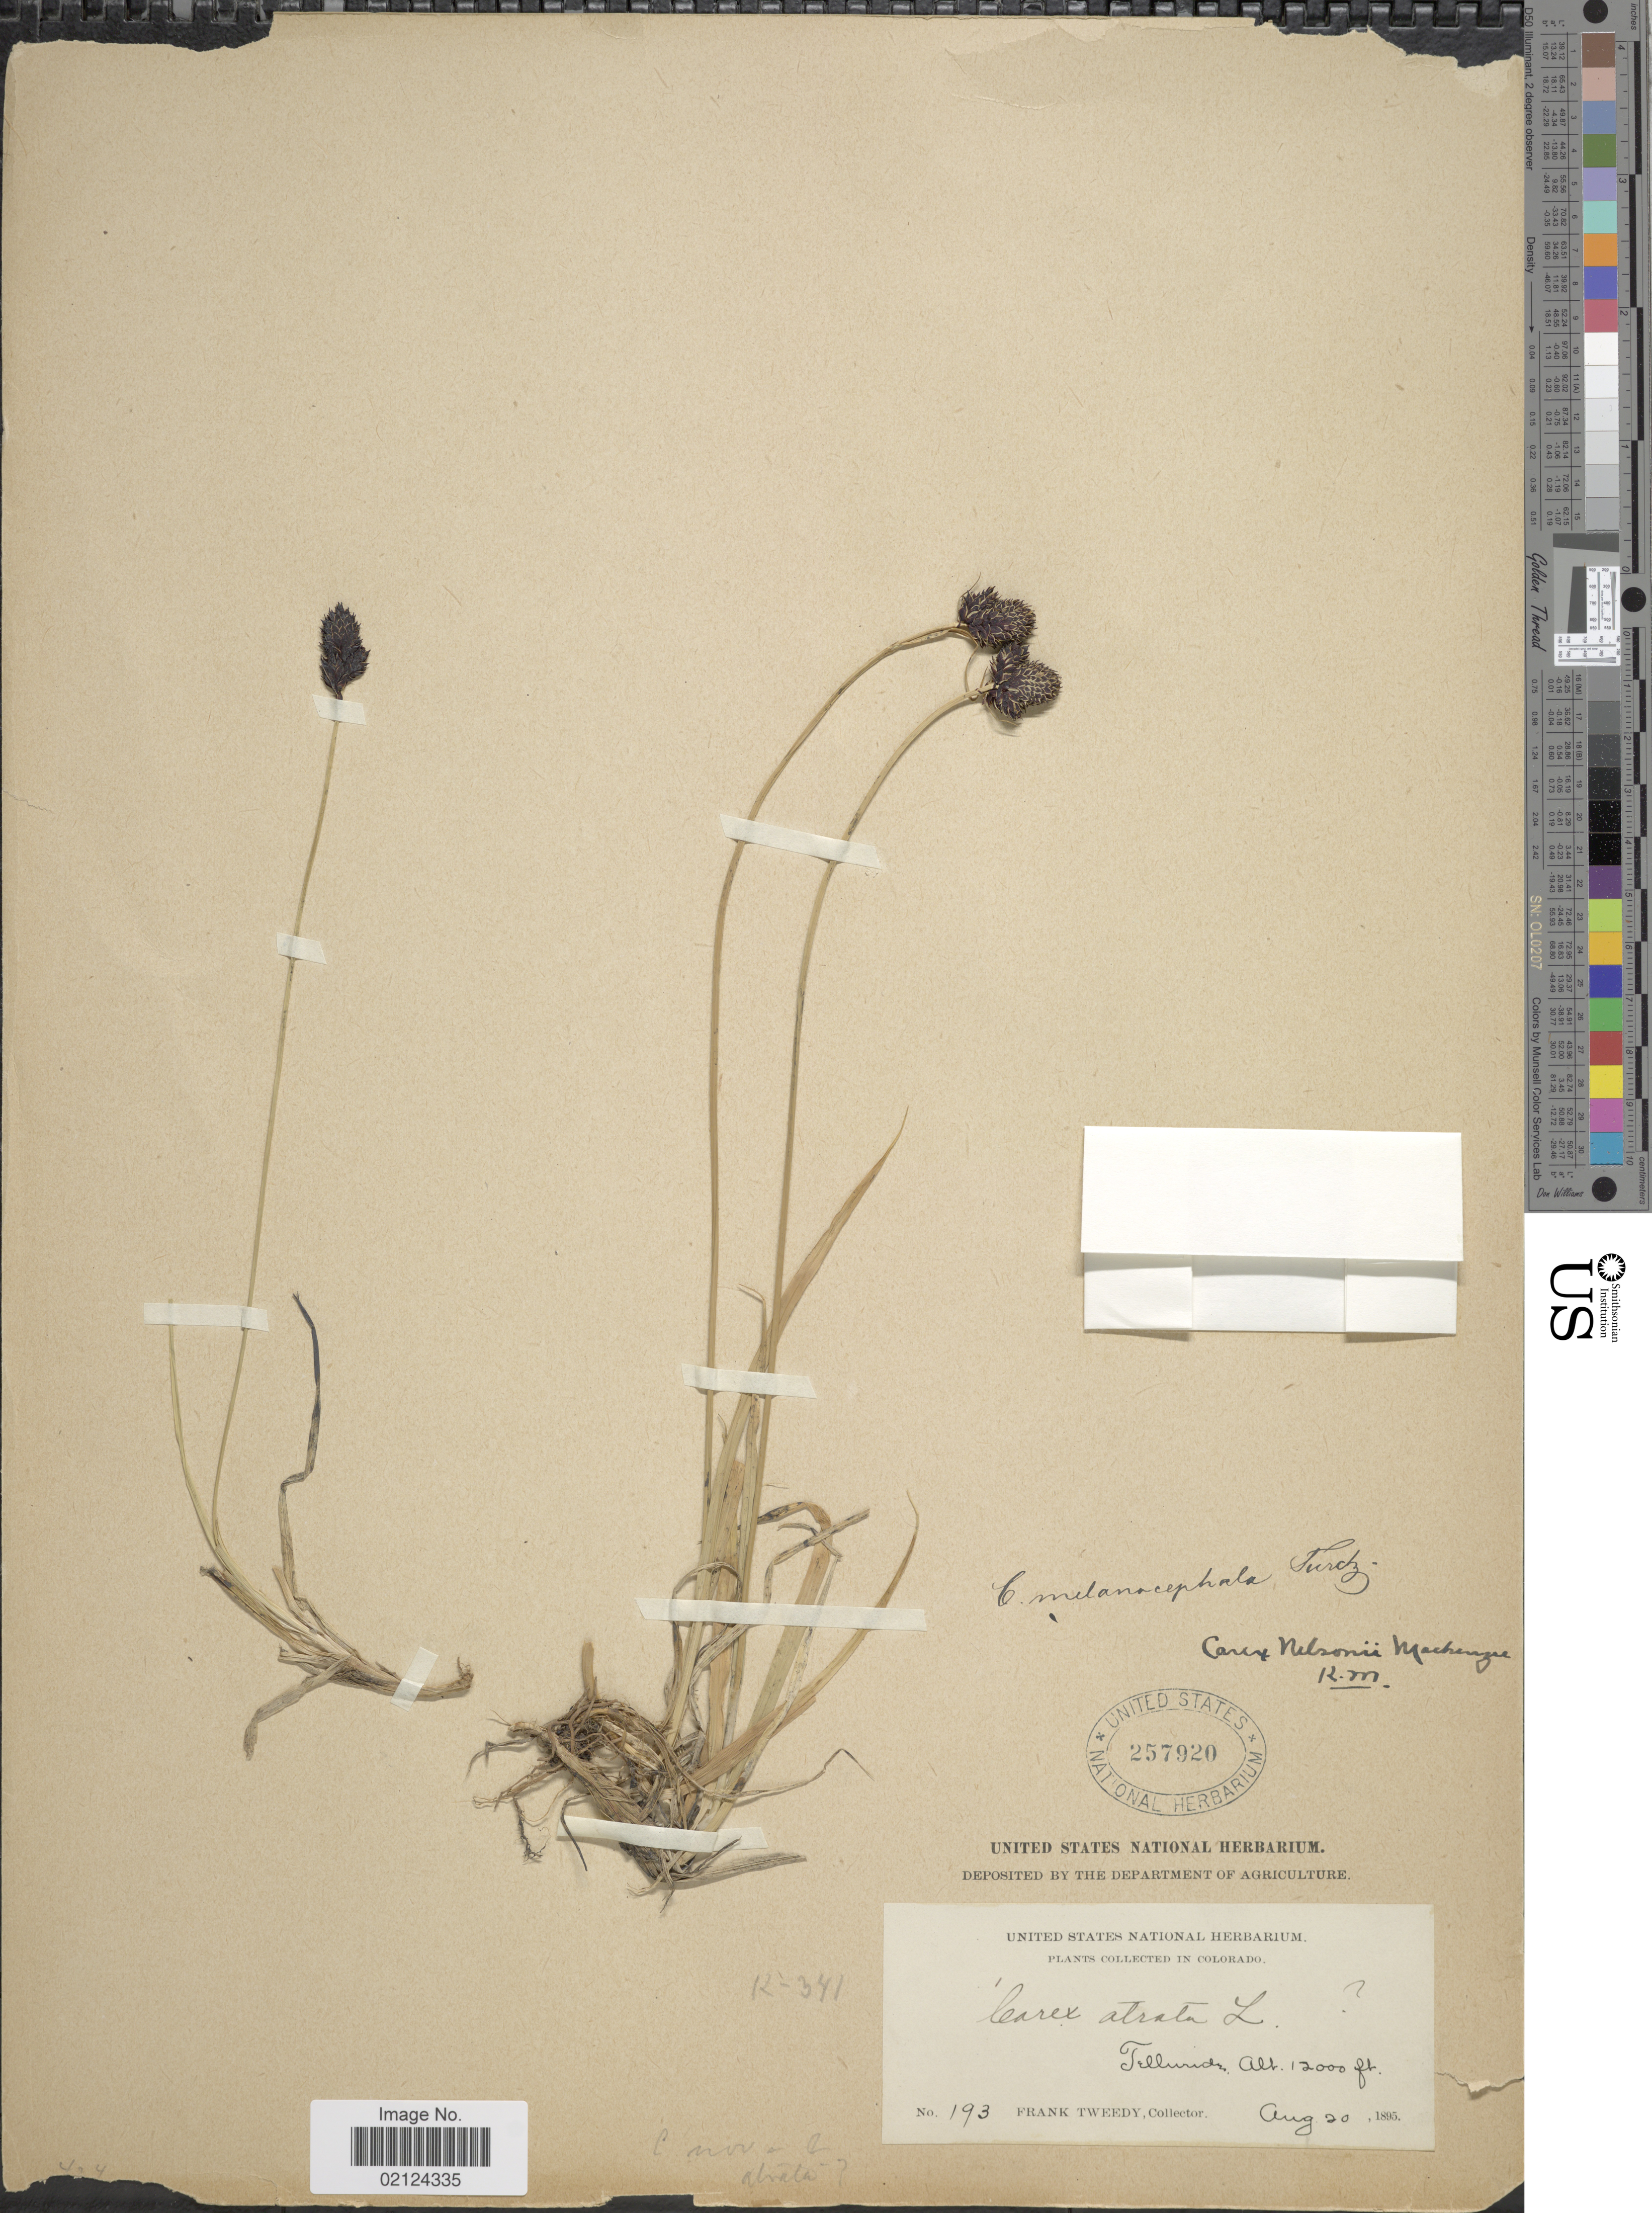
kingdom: Plantae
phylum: Tracheophyta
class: Liliopsida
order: Poales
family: Cyperaceae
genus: Carex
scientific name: Carex melanocephala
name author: Turcz.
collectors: F. Tweedy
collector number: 193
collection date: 1895-08-20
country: United States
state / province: Colorado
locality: Telluride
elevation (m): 3658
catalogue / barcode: US 257920